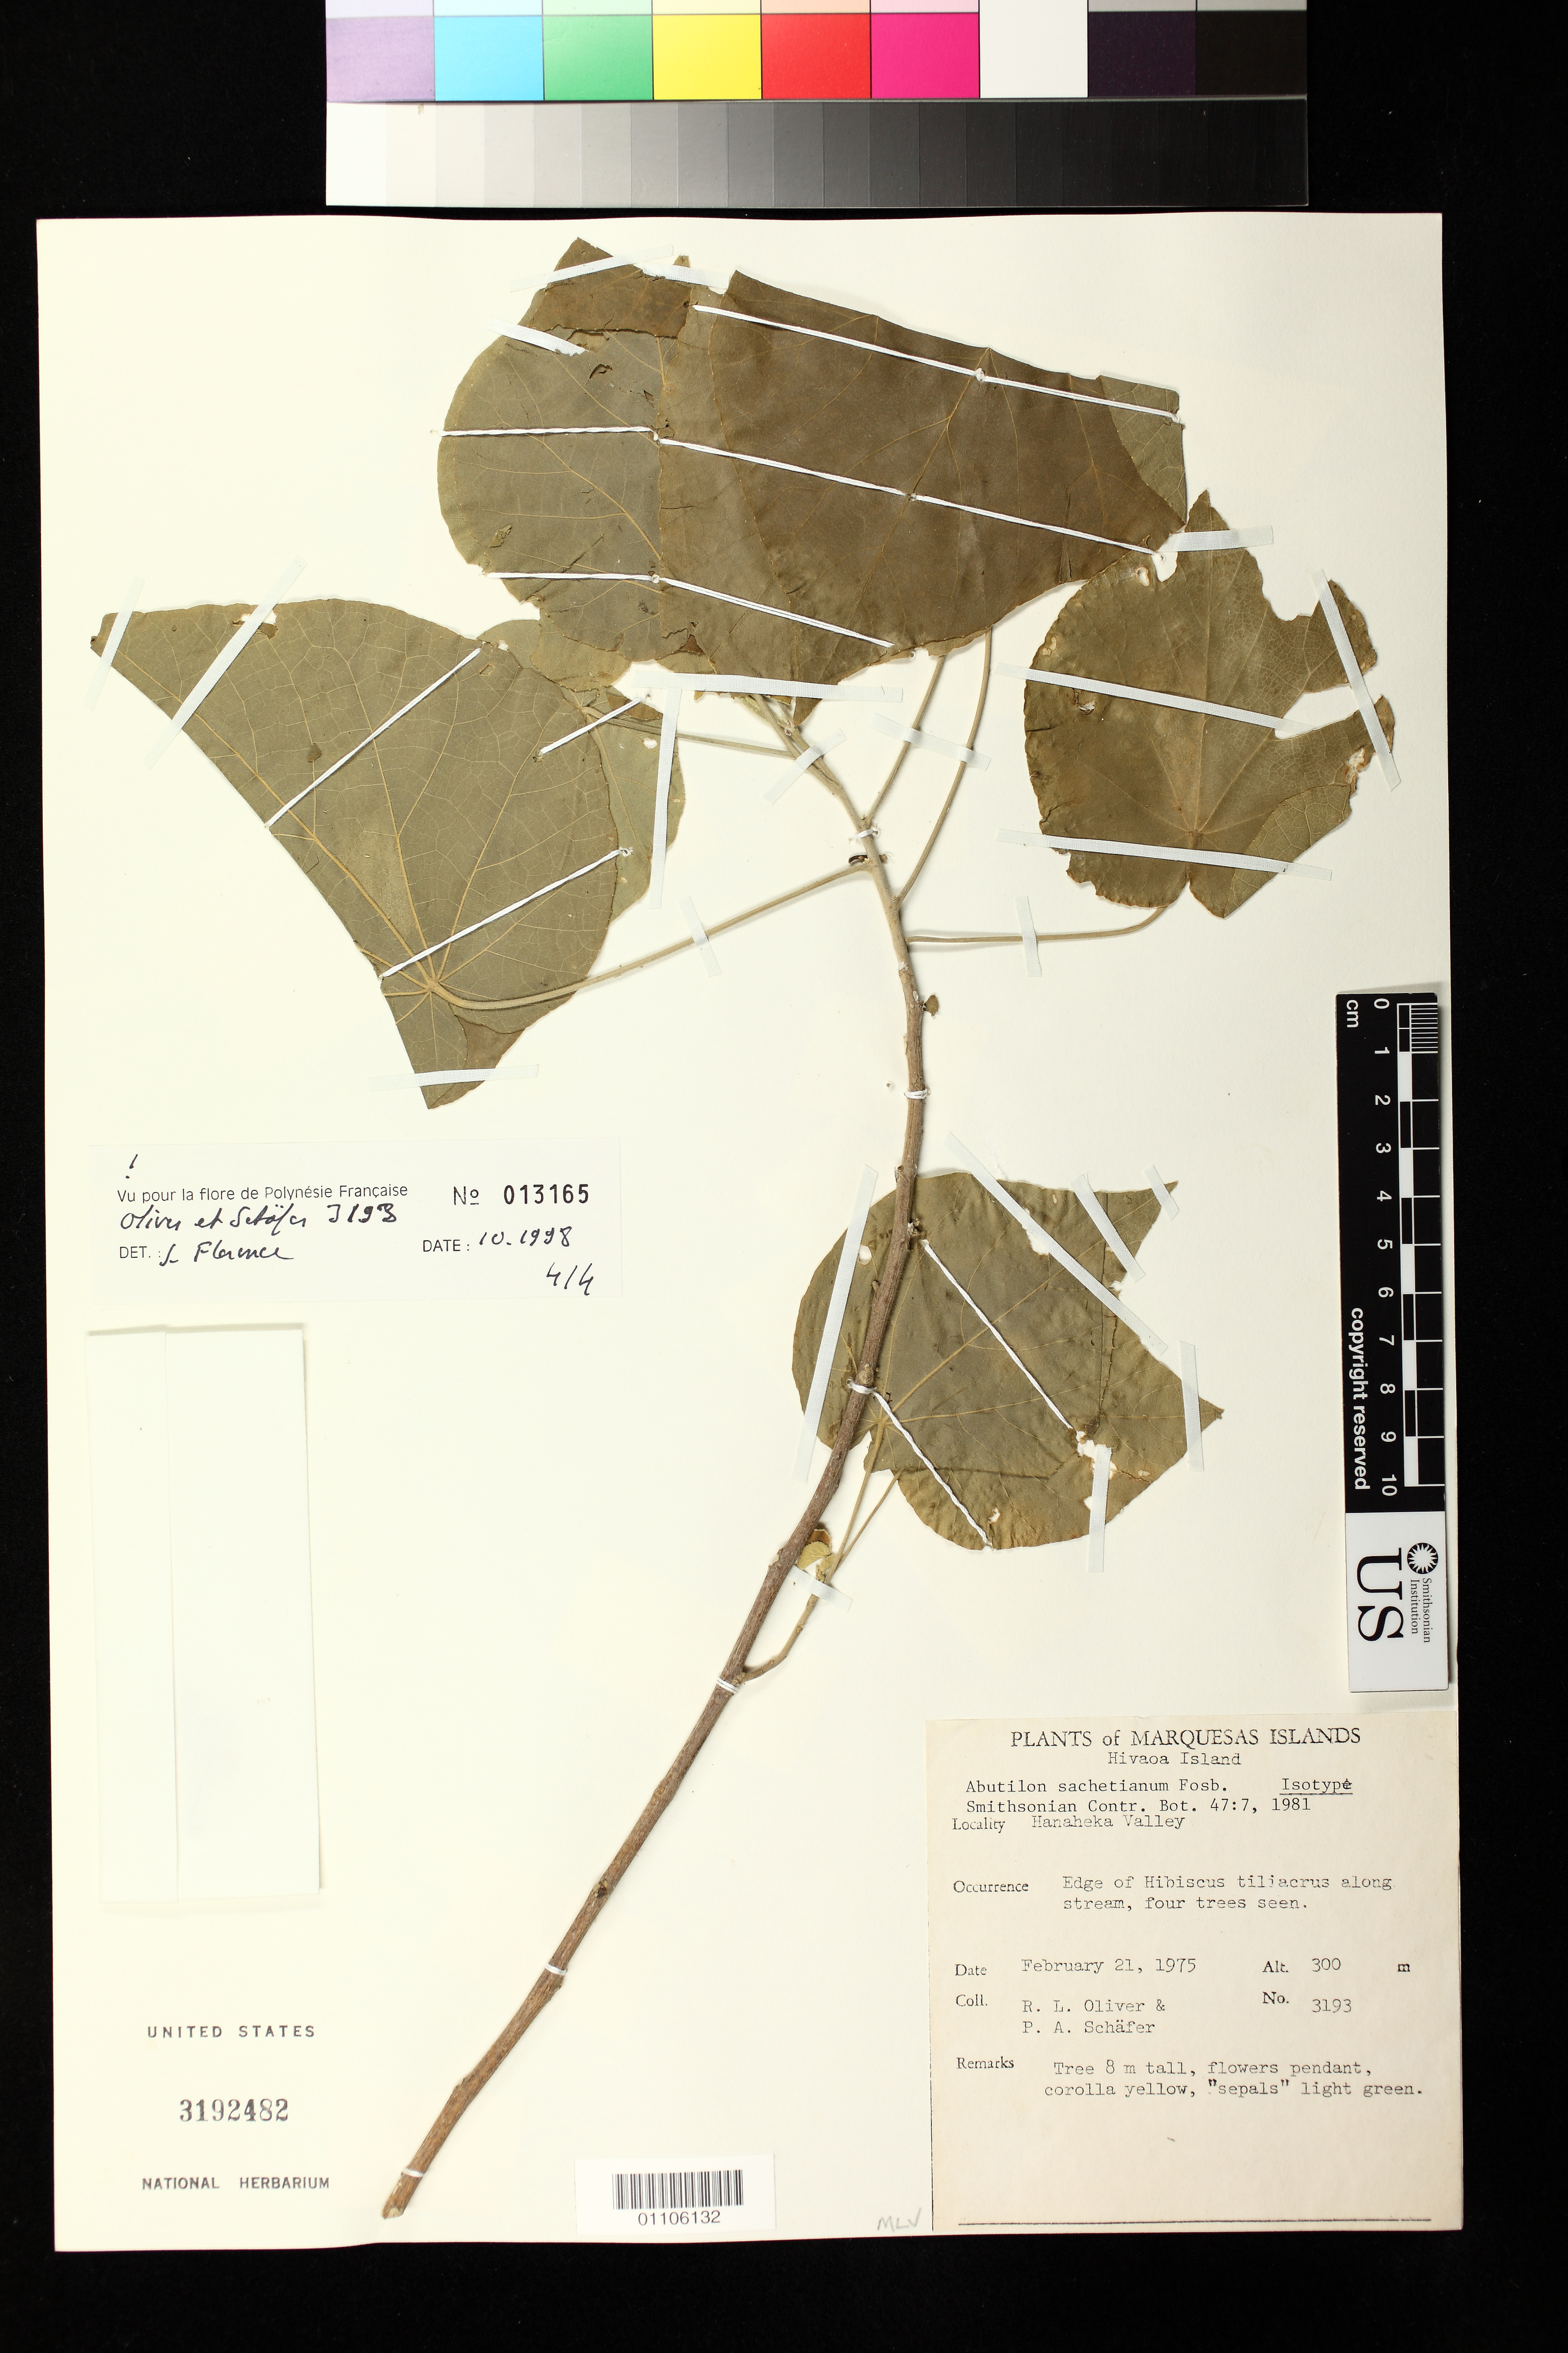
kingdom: Plantae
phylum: Tracheophyta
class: Magnoliopsida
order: Malvales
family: Malvaceae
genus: Abutilon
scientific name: Abutilon sachetianum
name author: Fosberg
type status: Isotype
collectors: R. L. Oliver & P. Schafer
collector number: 3193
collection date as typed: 21 Feb 1975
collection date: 1975-02-21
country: French Polynesia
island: Hiva Oa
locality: Hanaheka Valley.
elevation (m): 300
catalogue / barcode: US 3192482